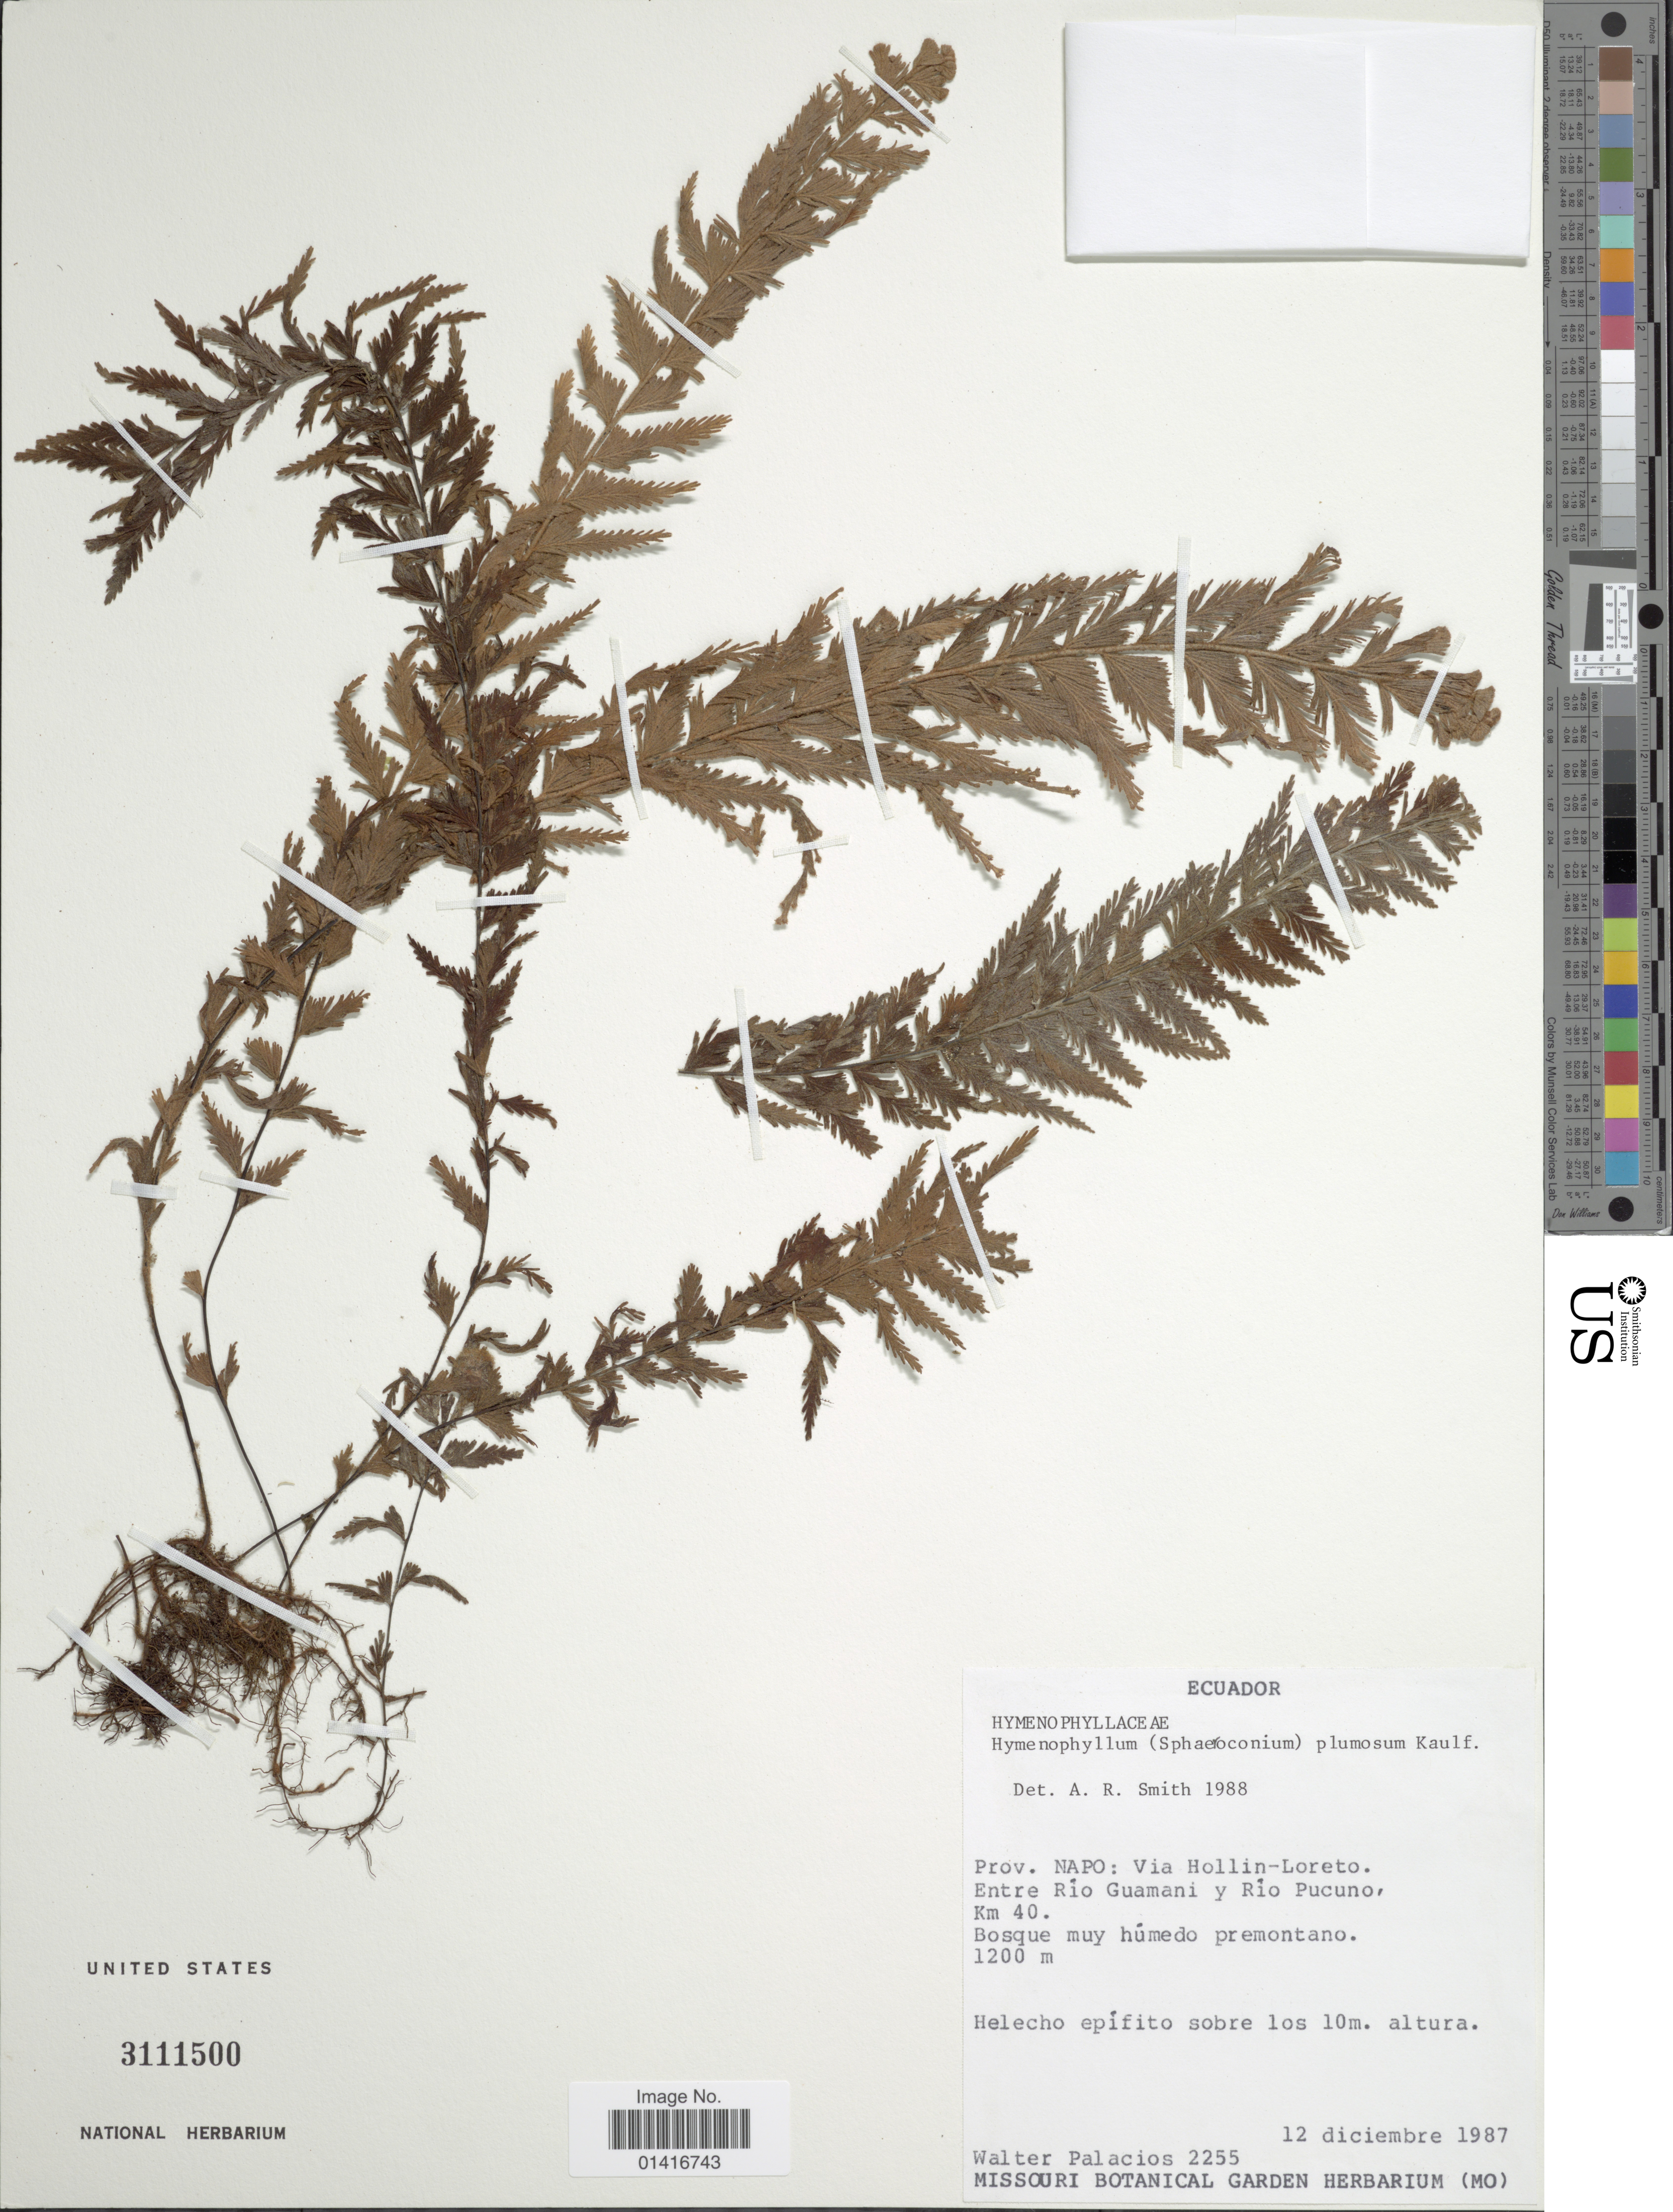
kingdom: Plantae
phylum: Tracheophyta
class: Polypodiopsida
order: Hymenophyllales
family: Hymenophyllaceae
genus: Hymenophyllum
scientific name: Hymenophyllum plumosum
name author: Kaulf.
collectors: W. Palacios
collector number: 2255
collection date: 1987-12-12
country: Ecuador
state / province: Napo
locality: Via Hollin - Loreto. Entre Río Guamani y Río Pucuno, Km 40. Bosque muy húmedo premontano.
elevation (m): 1200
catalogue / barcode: US 3111500